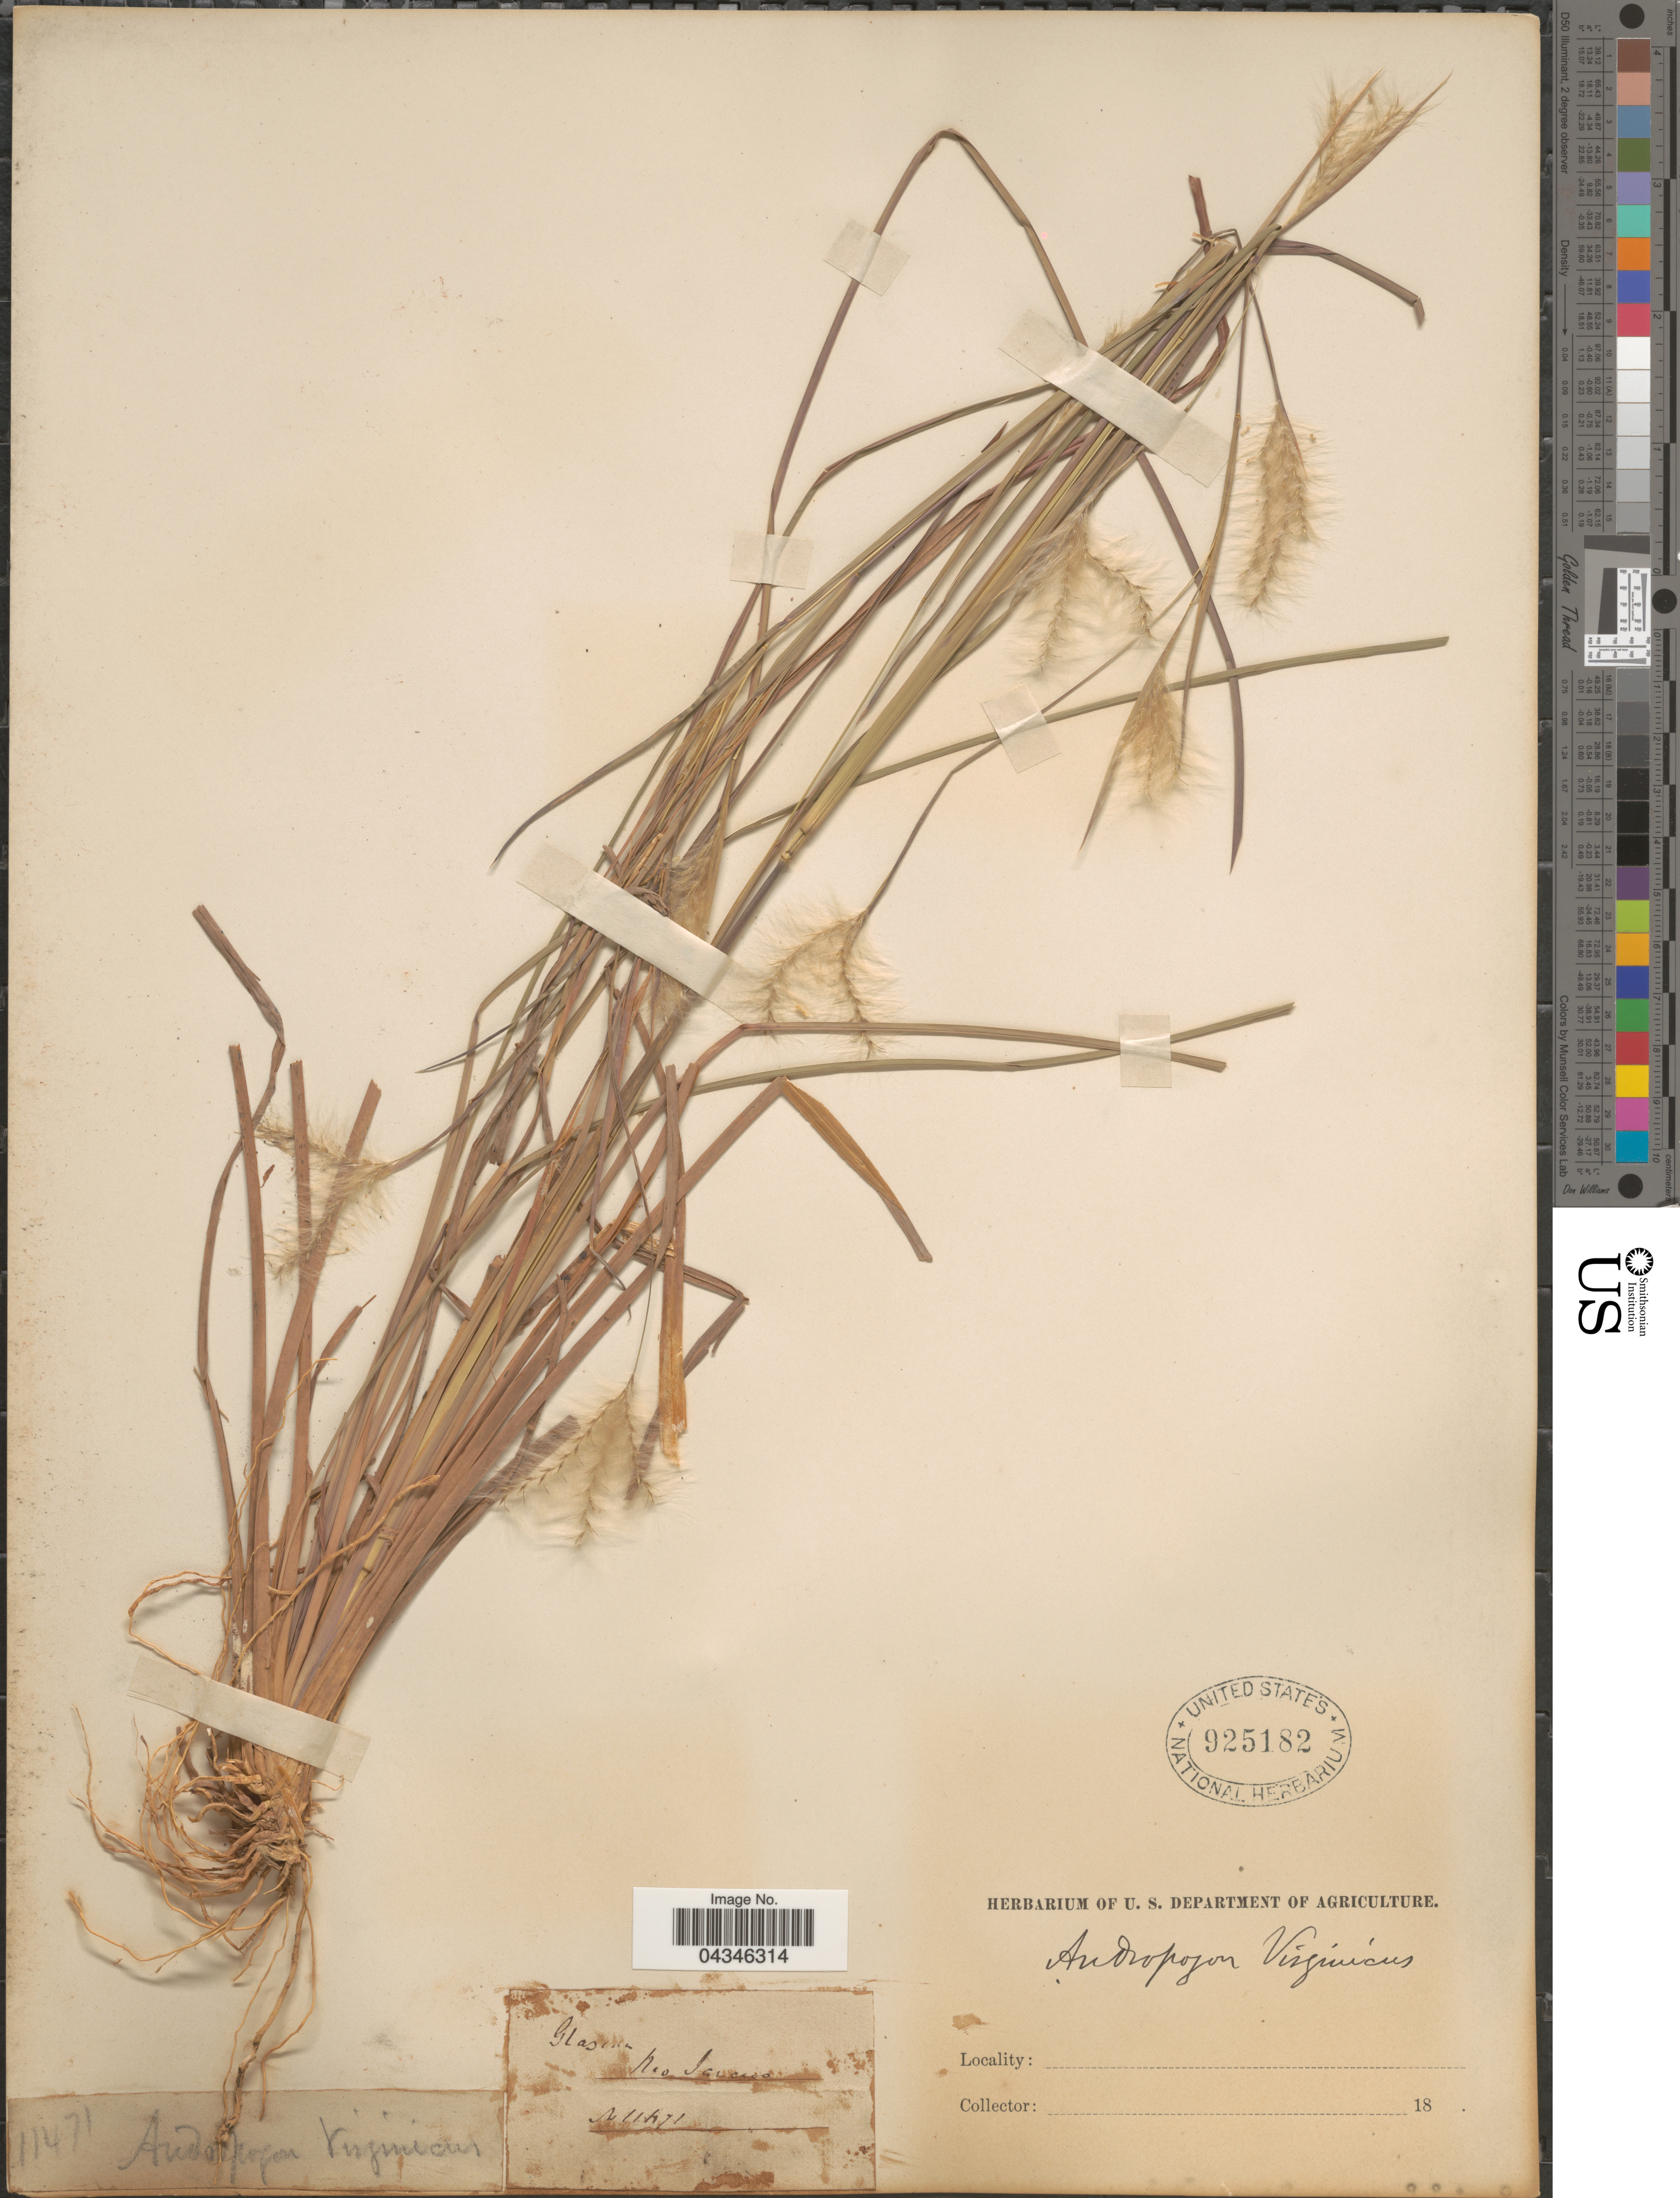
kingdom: Plantae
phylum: Tracheophyta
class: Liliopsida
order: Poales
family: Poaceae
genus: Andropogon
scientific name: Andropogon selloanus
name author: (Hack.) Hack.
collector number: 1471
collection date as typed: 18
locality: Rio Sarcuo. [interpreted]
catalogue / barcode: US 925182